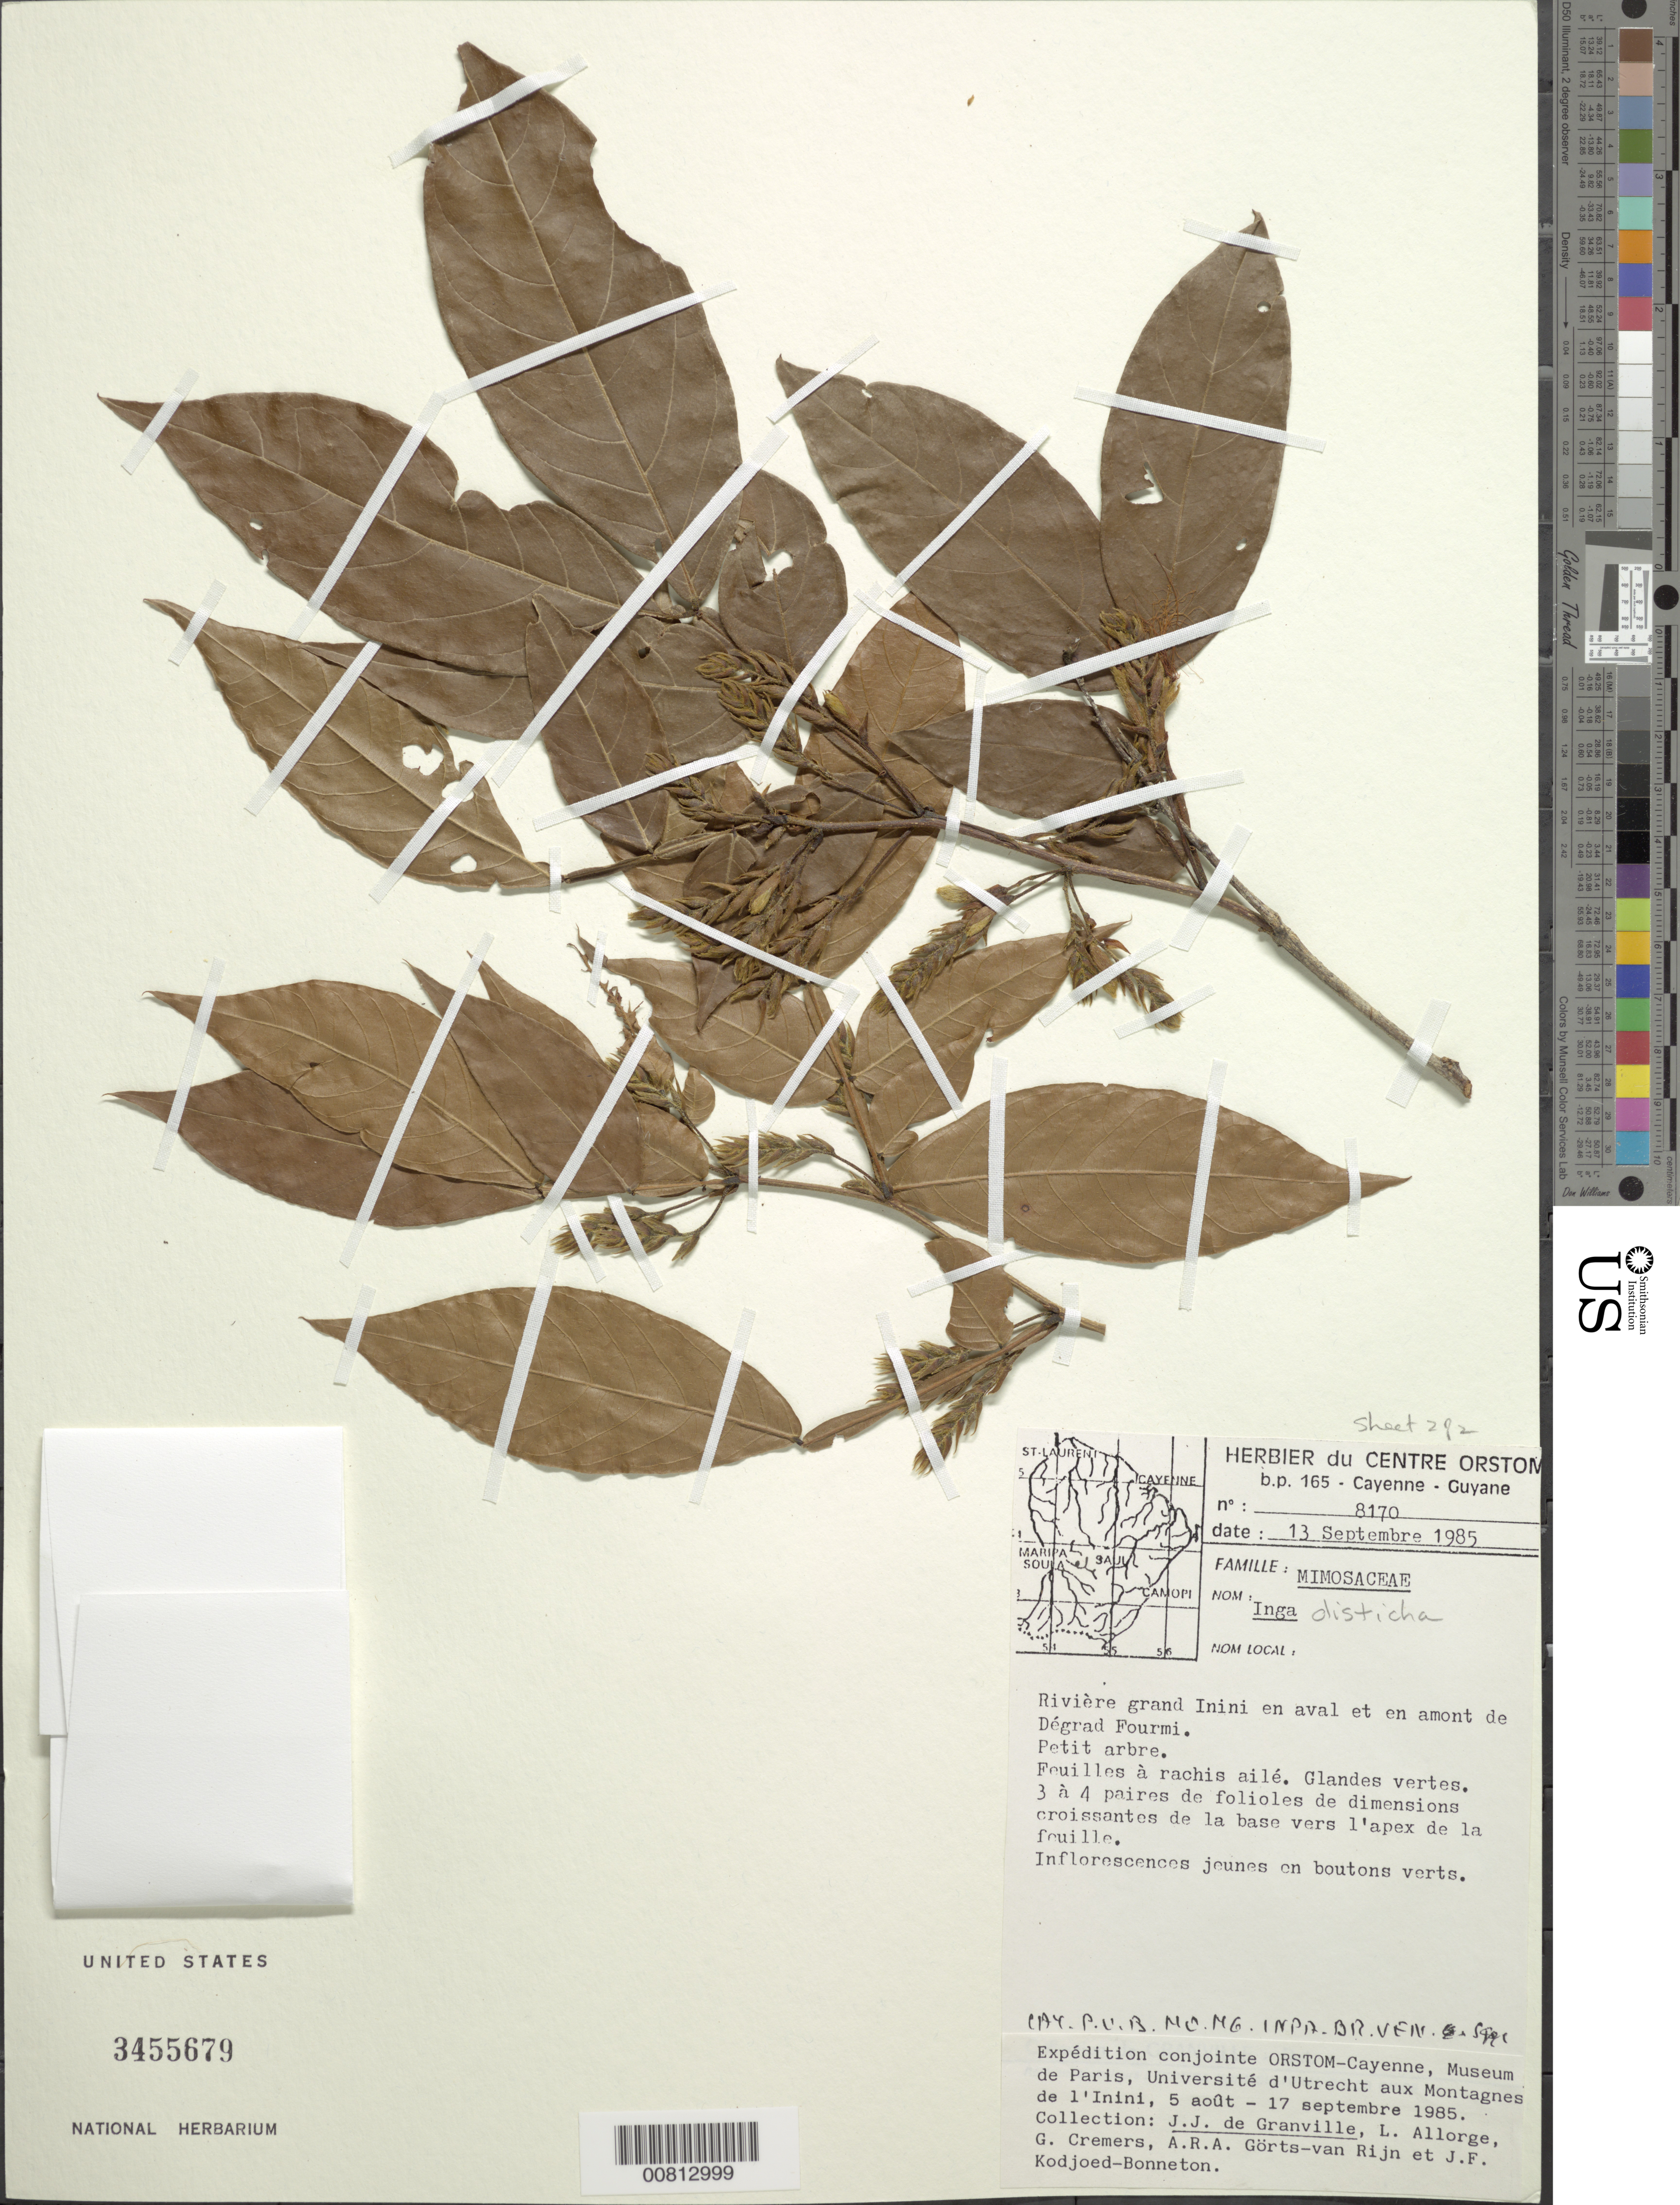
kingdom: Plantae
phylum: Tracheophyta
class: Magnoliopsida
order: Fabales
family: Fabaceae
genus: Inga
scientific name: Inga disticha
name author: Benth.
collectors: J.-J. de Granville, L. Allorge, G. Cremers, A. .R. A. Görts-van Rijn & J. Kodjoed-Bonneton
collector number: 8170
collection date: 1985-09-13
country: French Guiana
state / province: Inini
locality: Riviere grand Inini en aval et en amont de Degrad Fourmi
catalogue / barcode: US 3544679